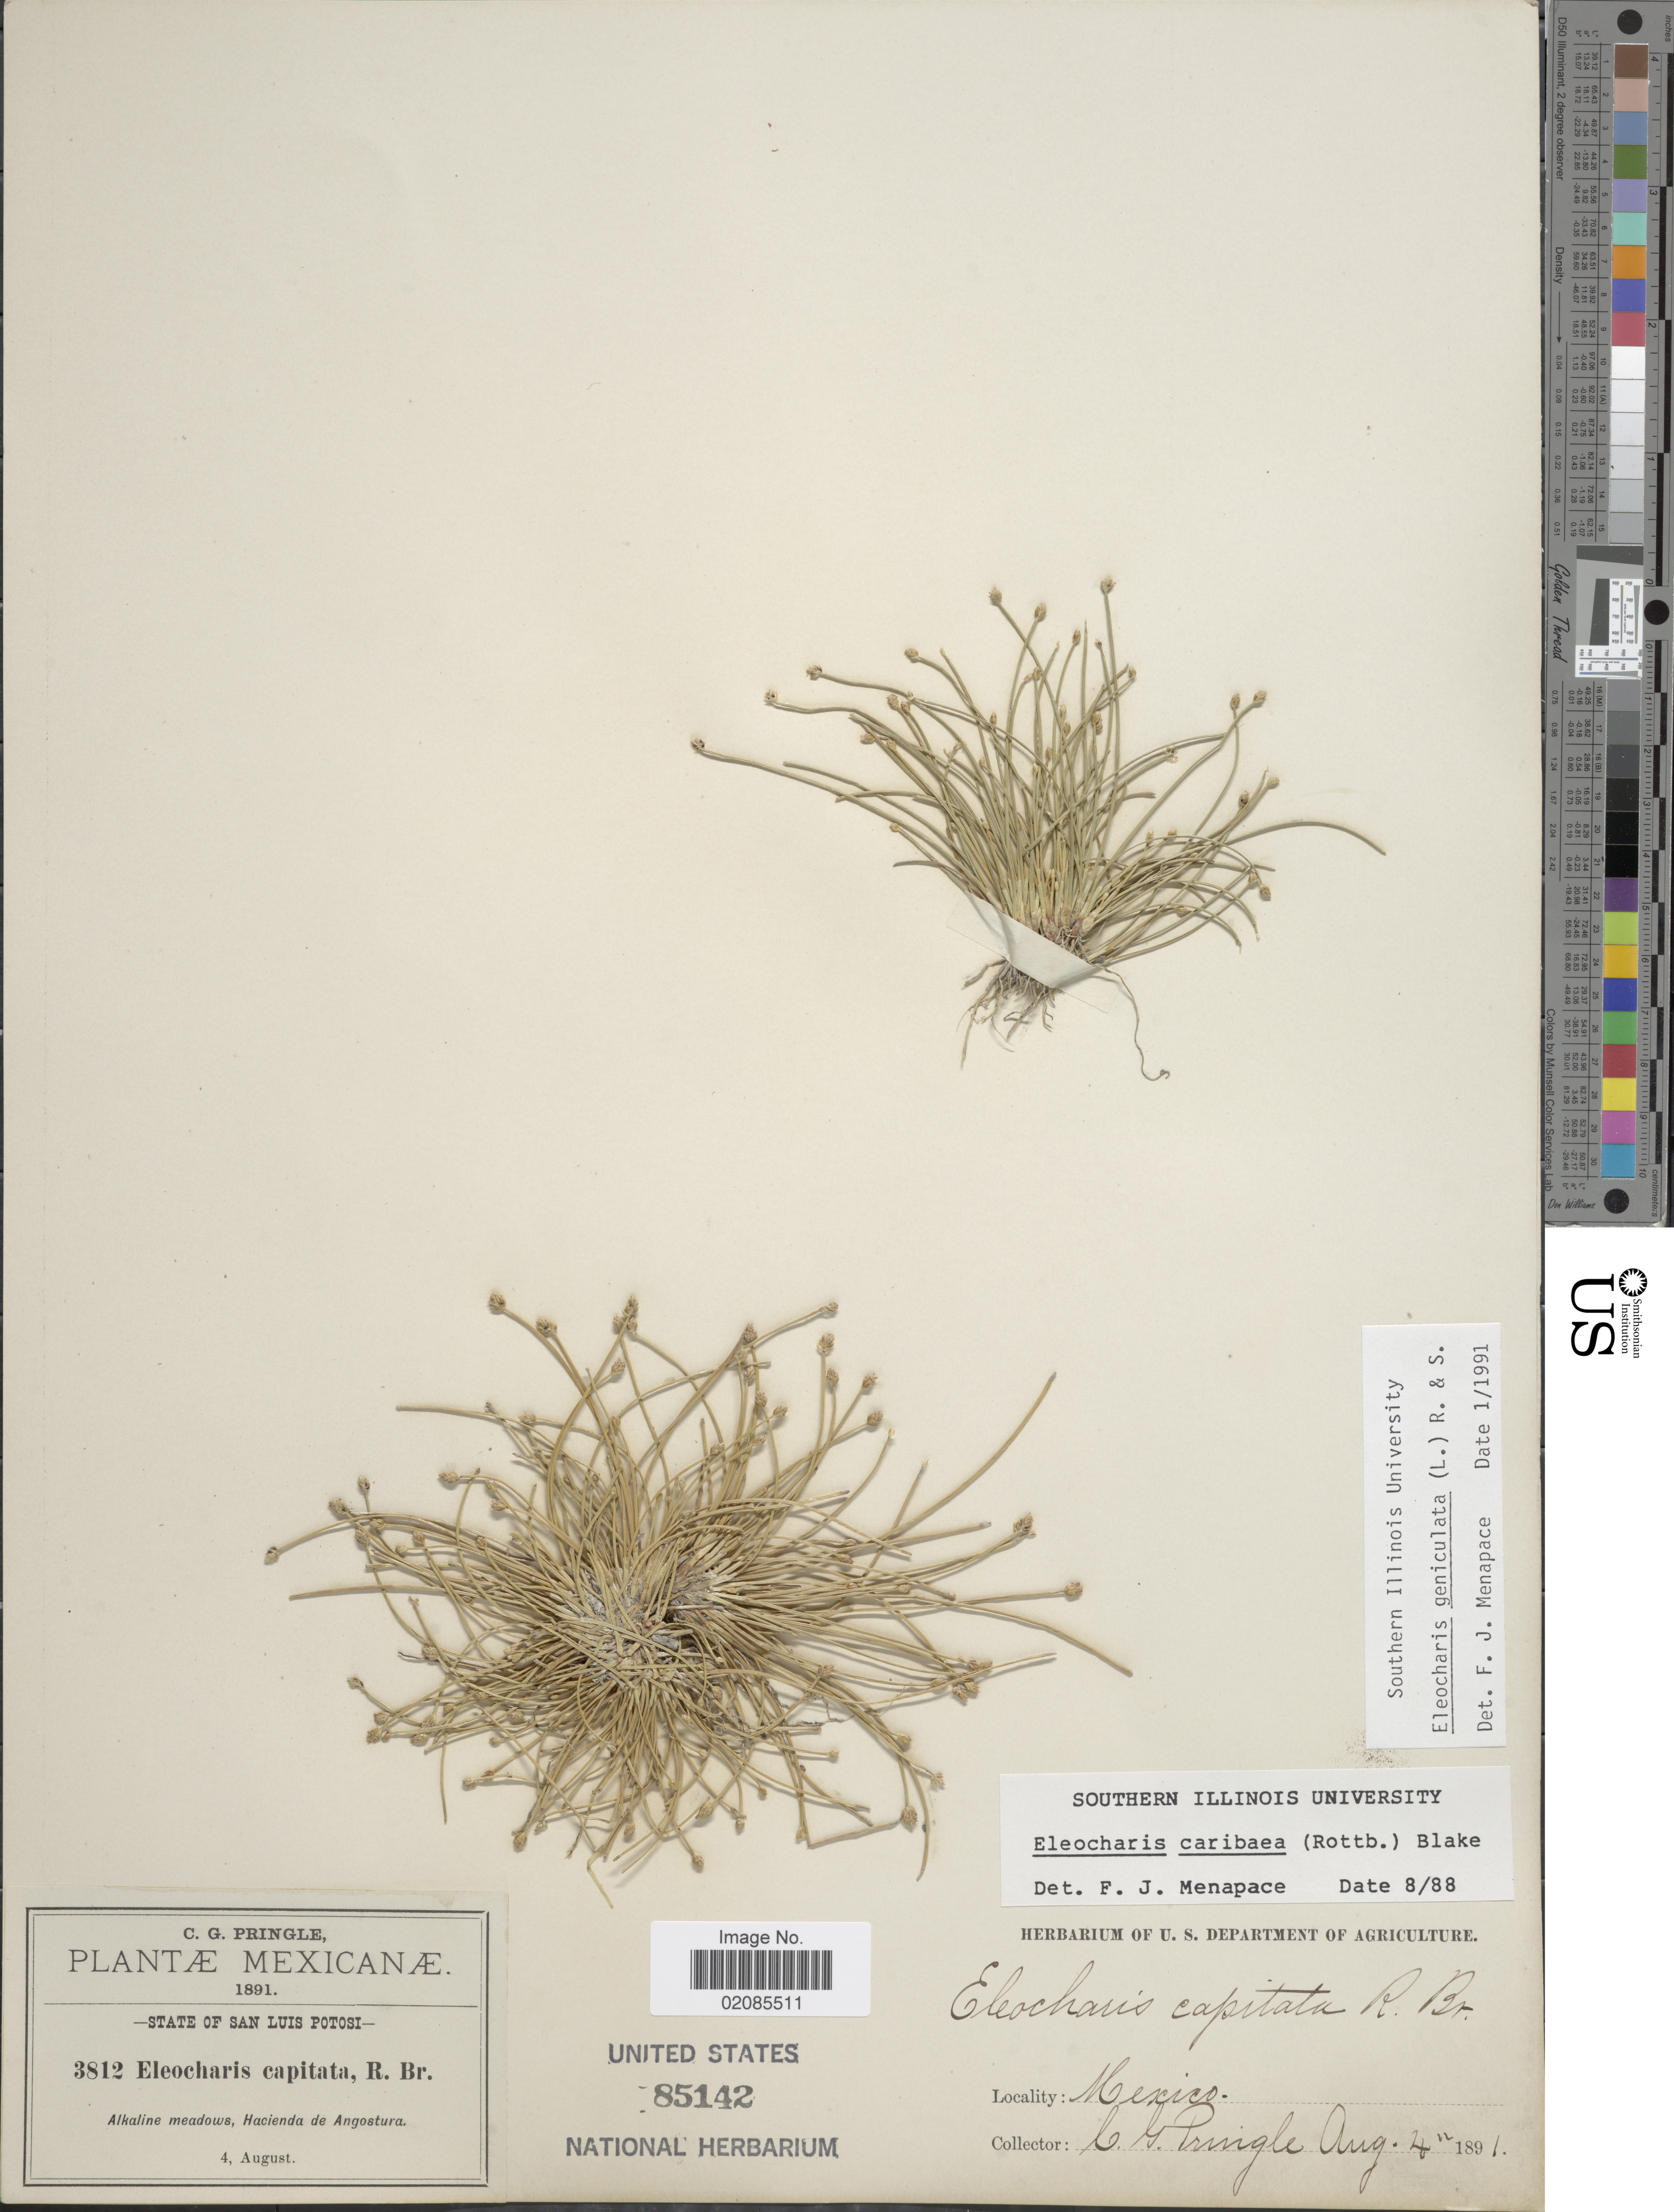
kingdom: Plantae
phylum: Tracheophyta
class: Liliopsida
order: Poales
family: Cyperaceae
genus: Eleocharis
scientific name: Eleocharis geniculata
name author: (L.) Roem. & Schult.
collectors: C. G. Pringle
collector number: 3812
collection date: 1891-08-04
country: Mexico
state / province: San Luis Potosí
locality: Alkaline meadows, Hacienda de Angostura.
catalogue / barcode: US 85142